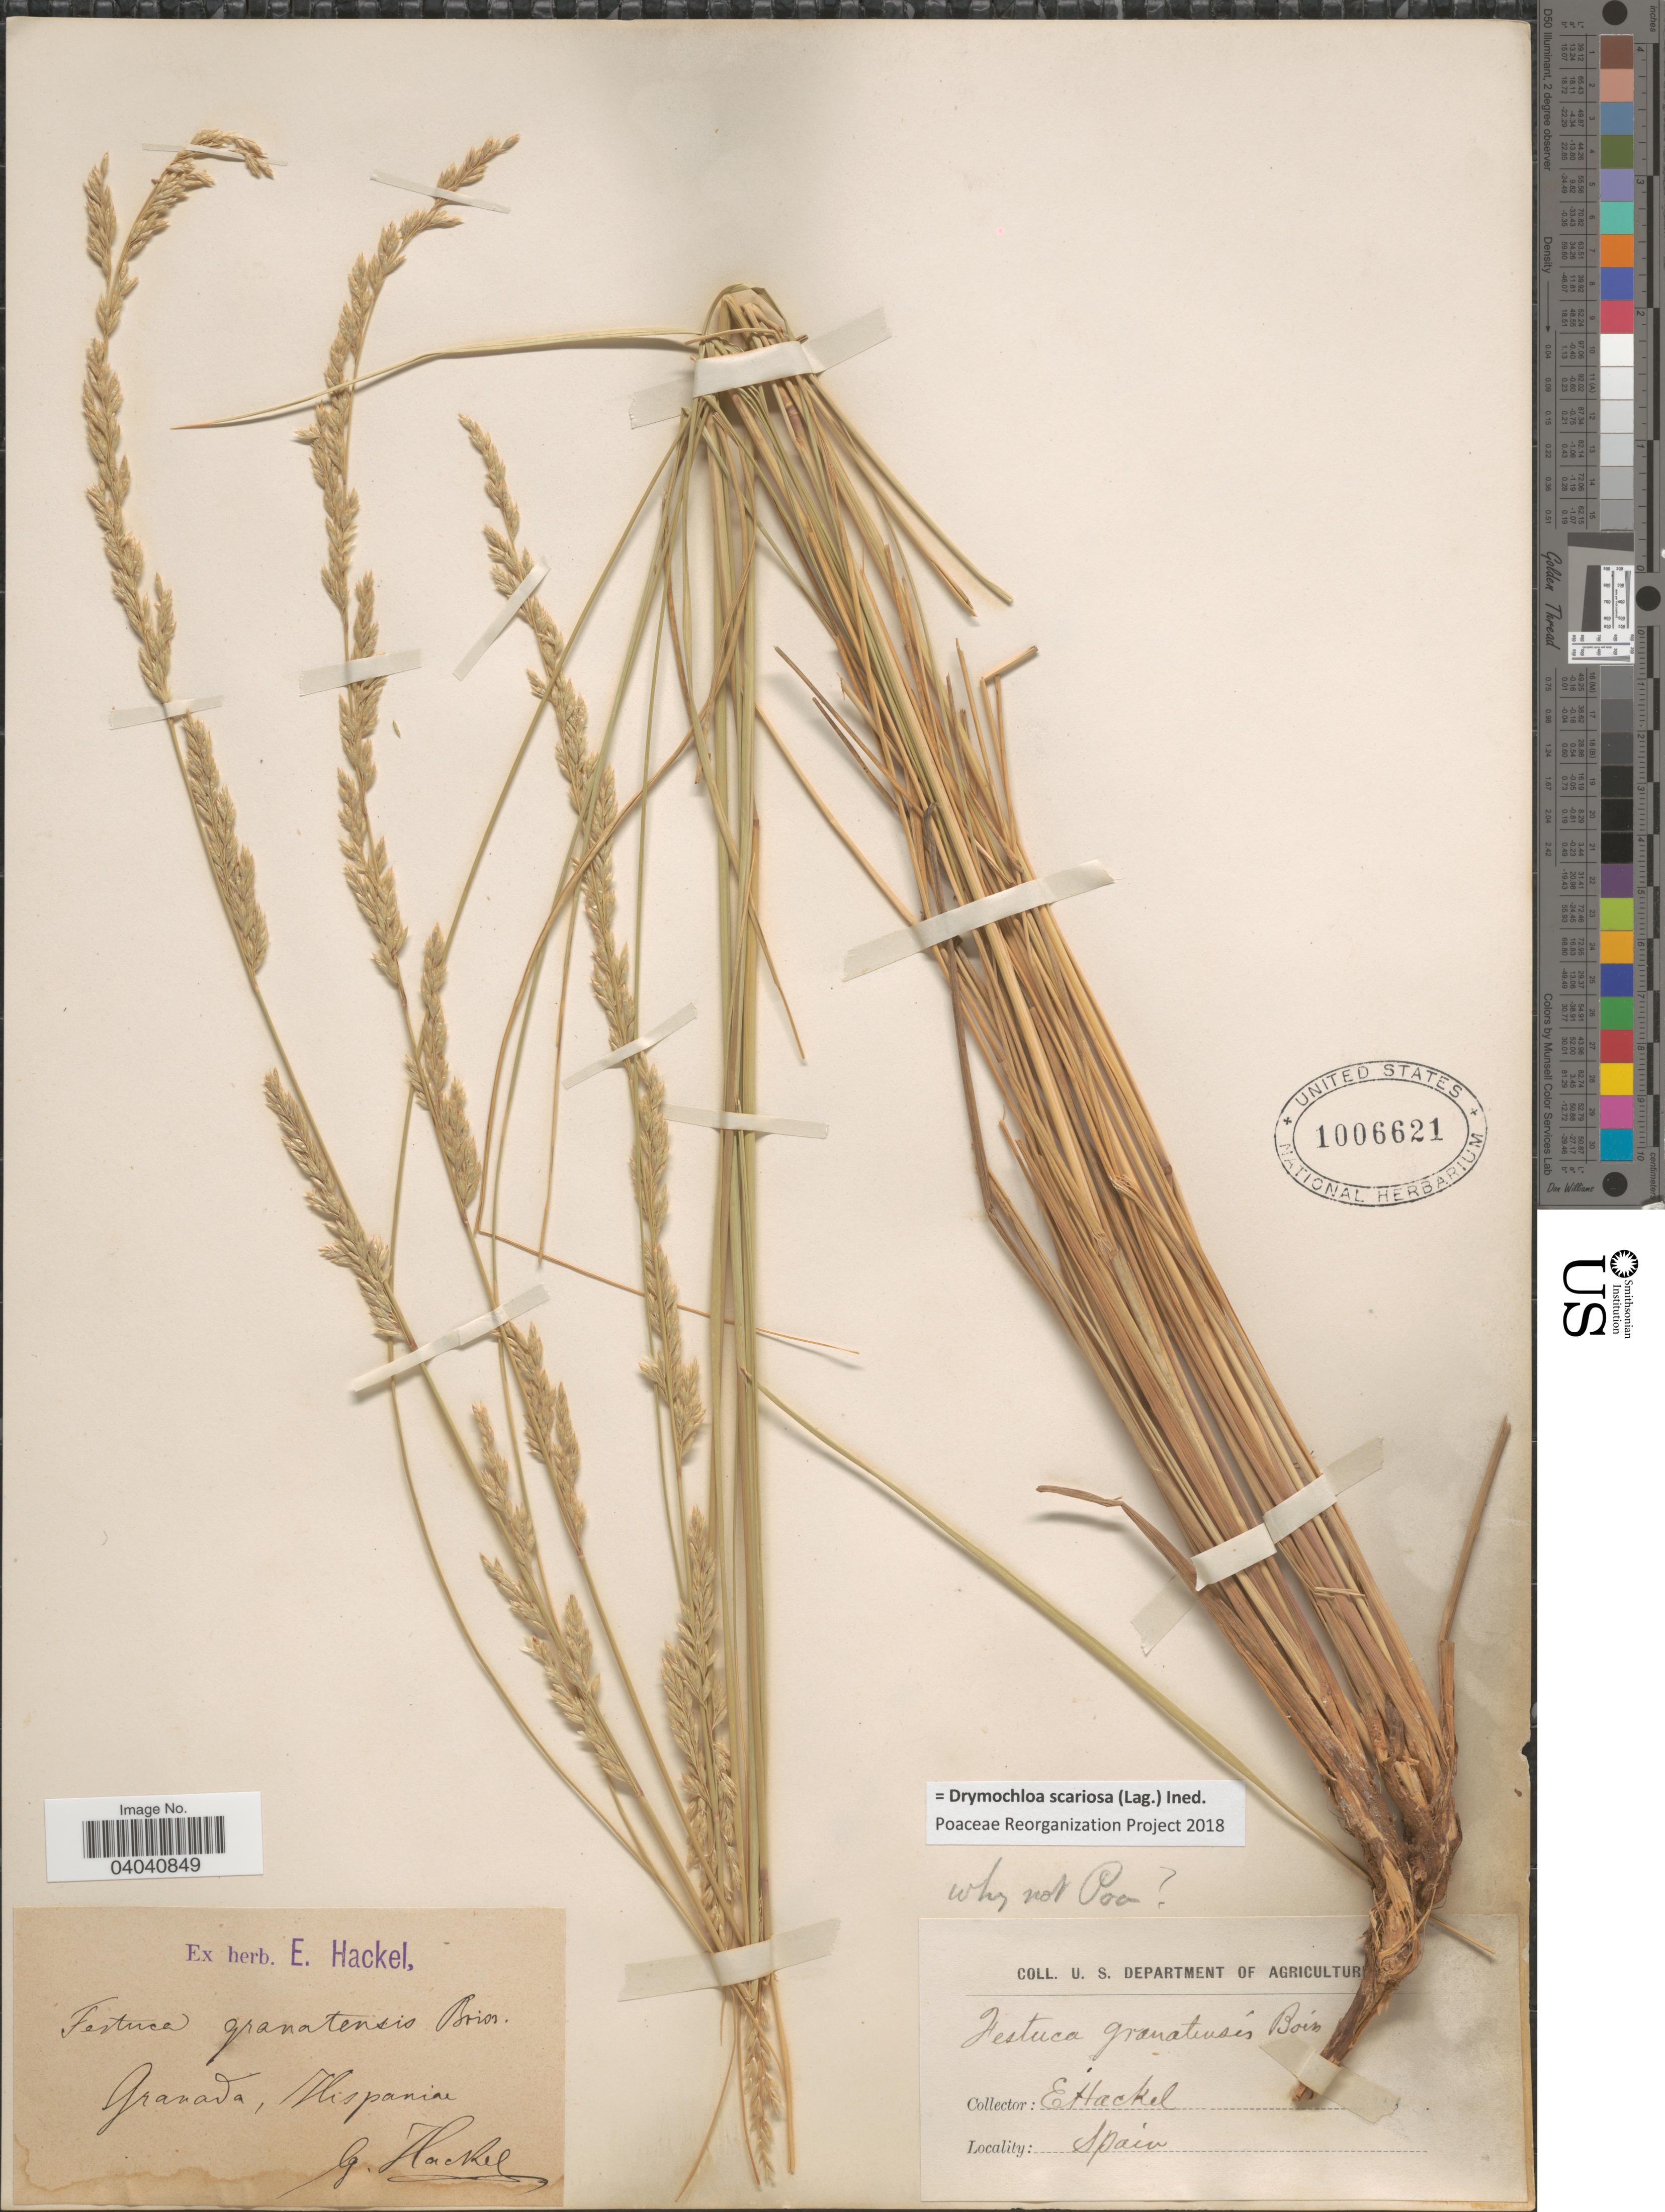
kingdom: Plantae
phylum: Tracheophyta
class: Liliopsida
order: Poales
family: Poaceae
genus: Drymochloa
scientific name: Drymochloa scariosa (Lag.) ined.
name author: (Lag.)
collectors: E. Hackel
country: Spain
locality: Granada, hispania.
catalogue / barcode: US 1006621